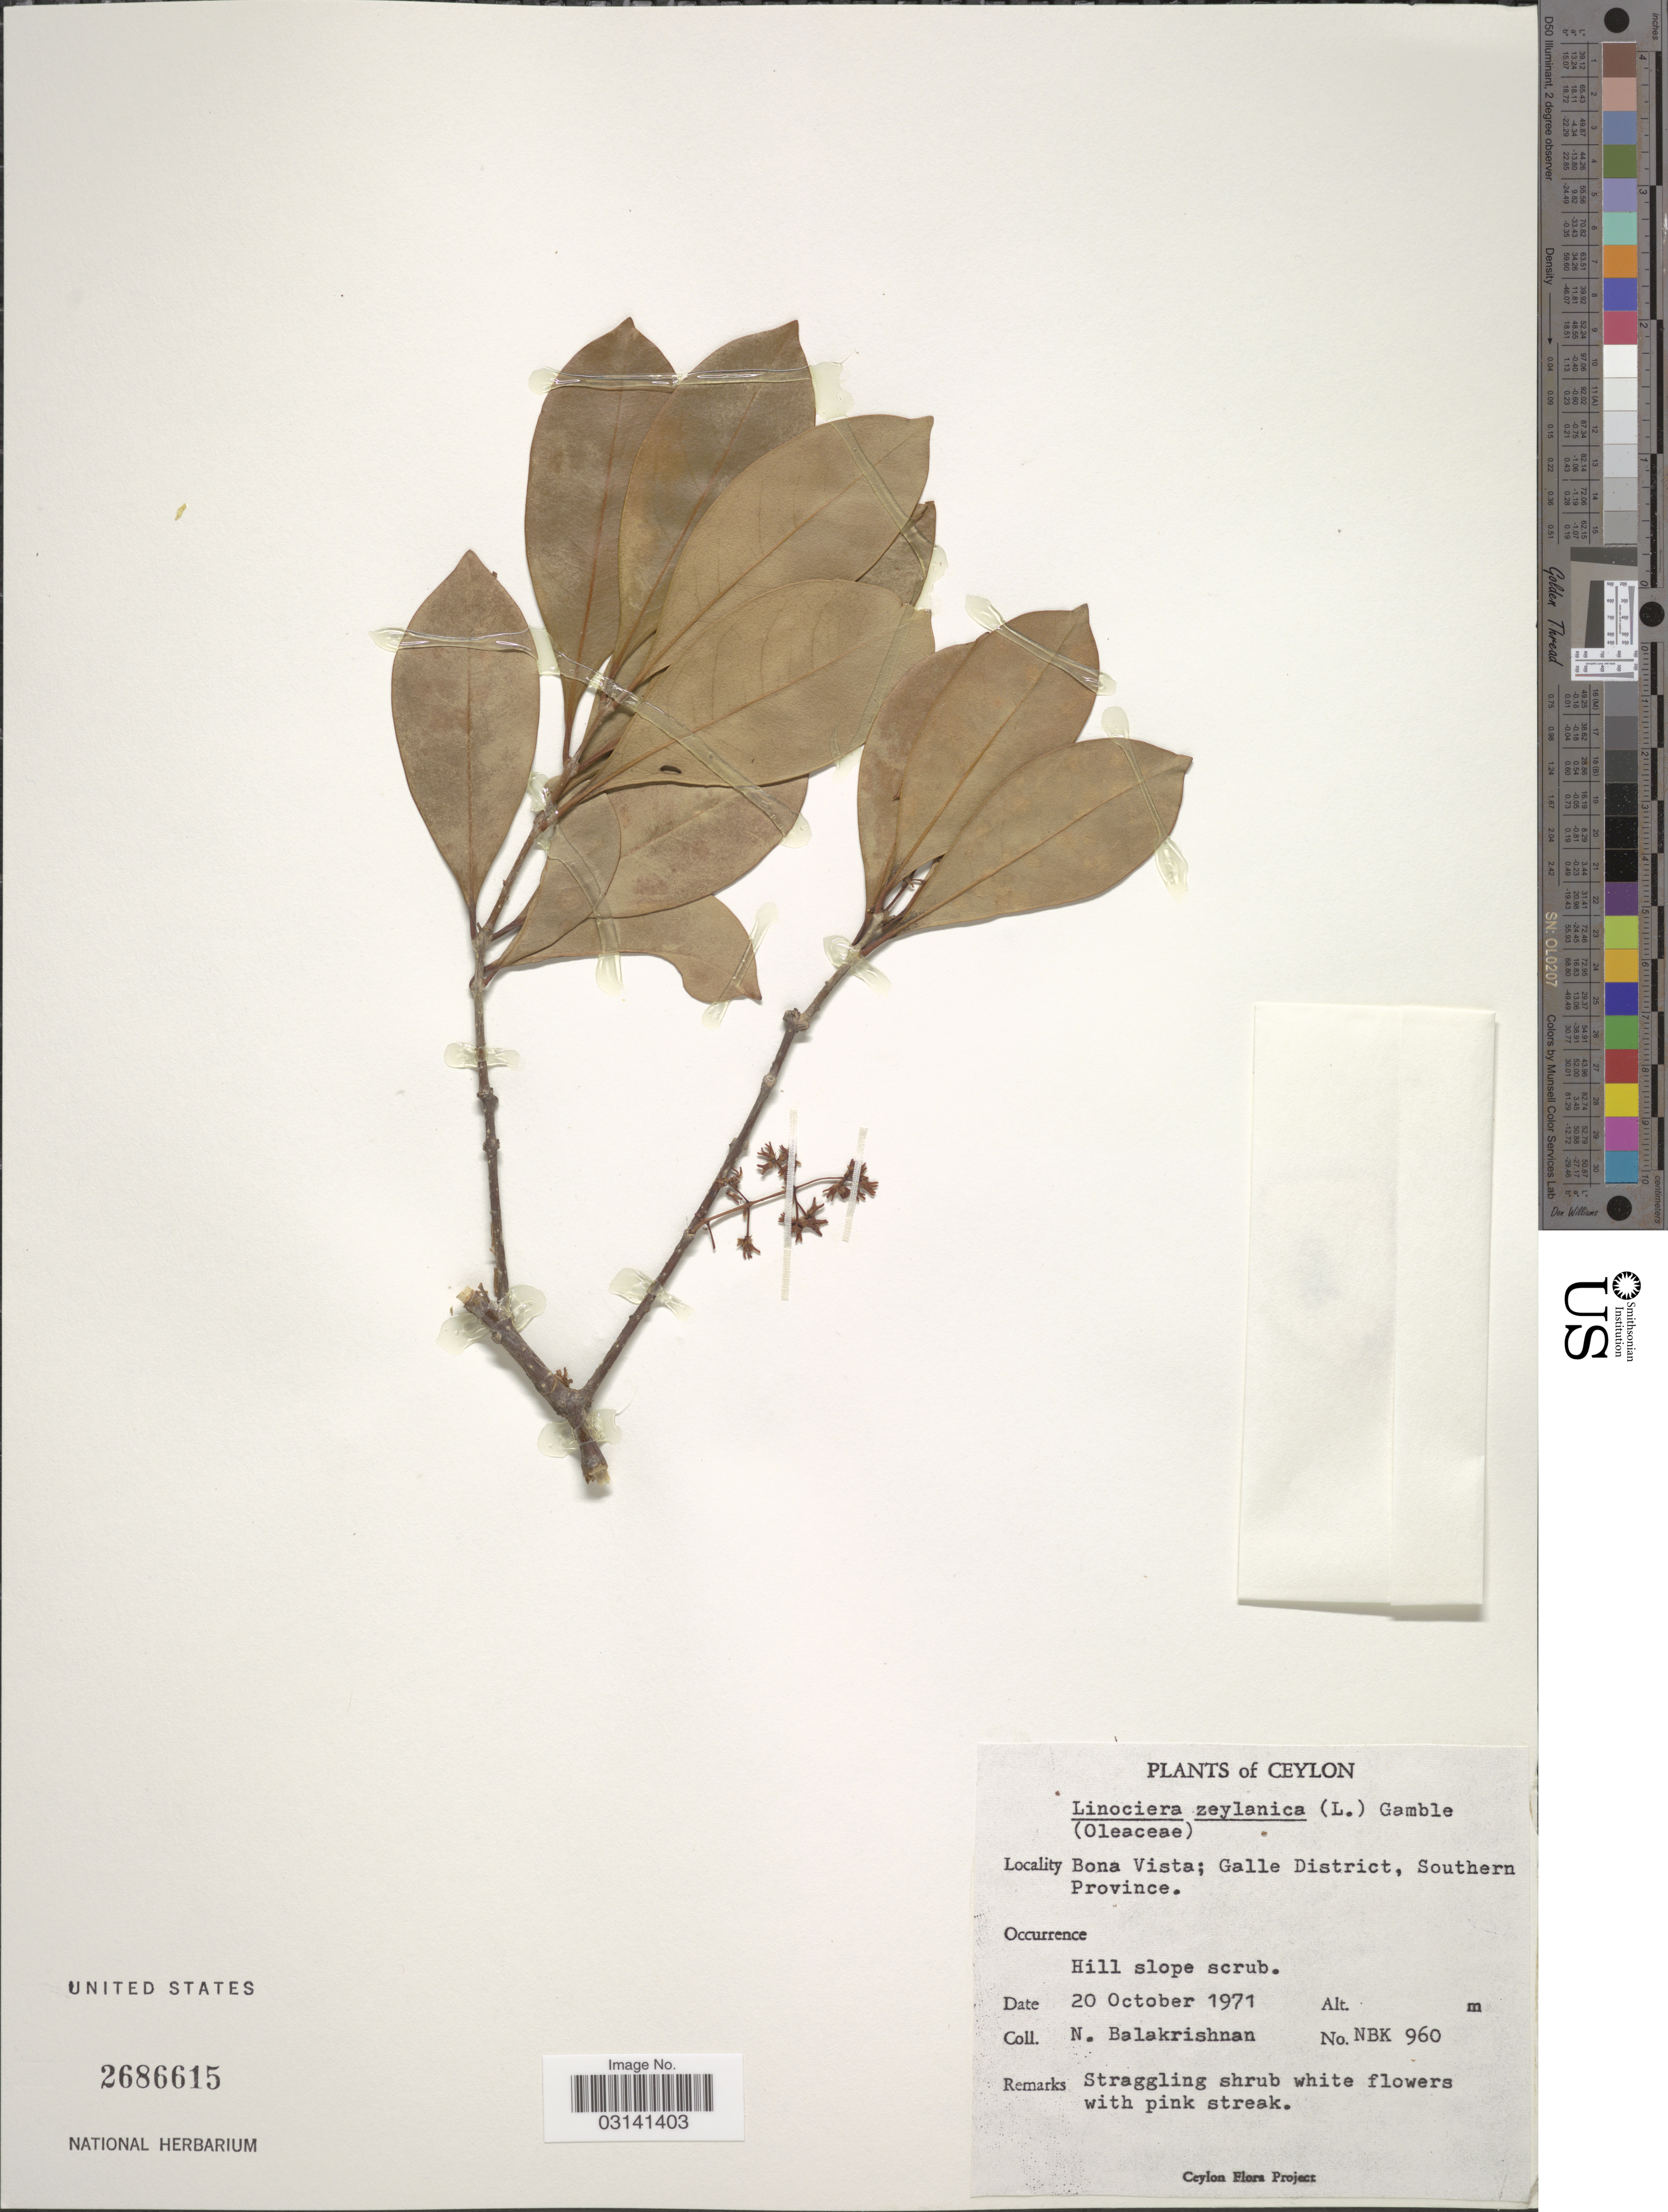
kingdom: Plantae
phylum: Tracheophyta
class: Magnoliopsida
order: Lamiales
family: Oleaceae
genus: Chionanthus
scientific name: Chionanthus zeylanicus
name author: L.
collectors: N. Balakrishnan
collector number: NBK 960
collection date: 1971-10-20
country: Sri Lanka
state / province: Southern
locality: Ceylon. Bona Vista; Galle District.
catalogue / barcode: US 2686615